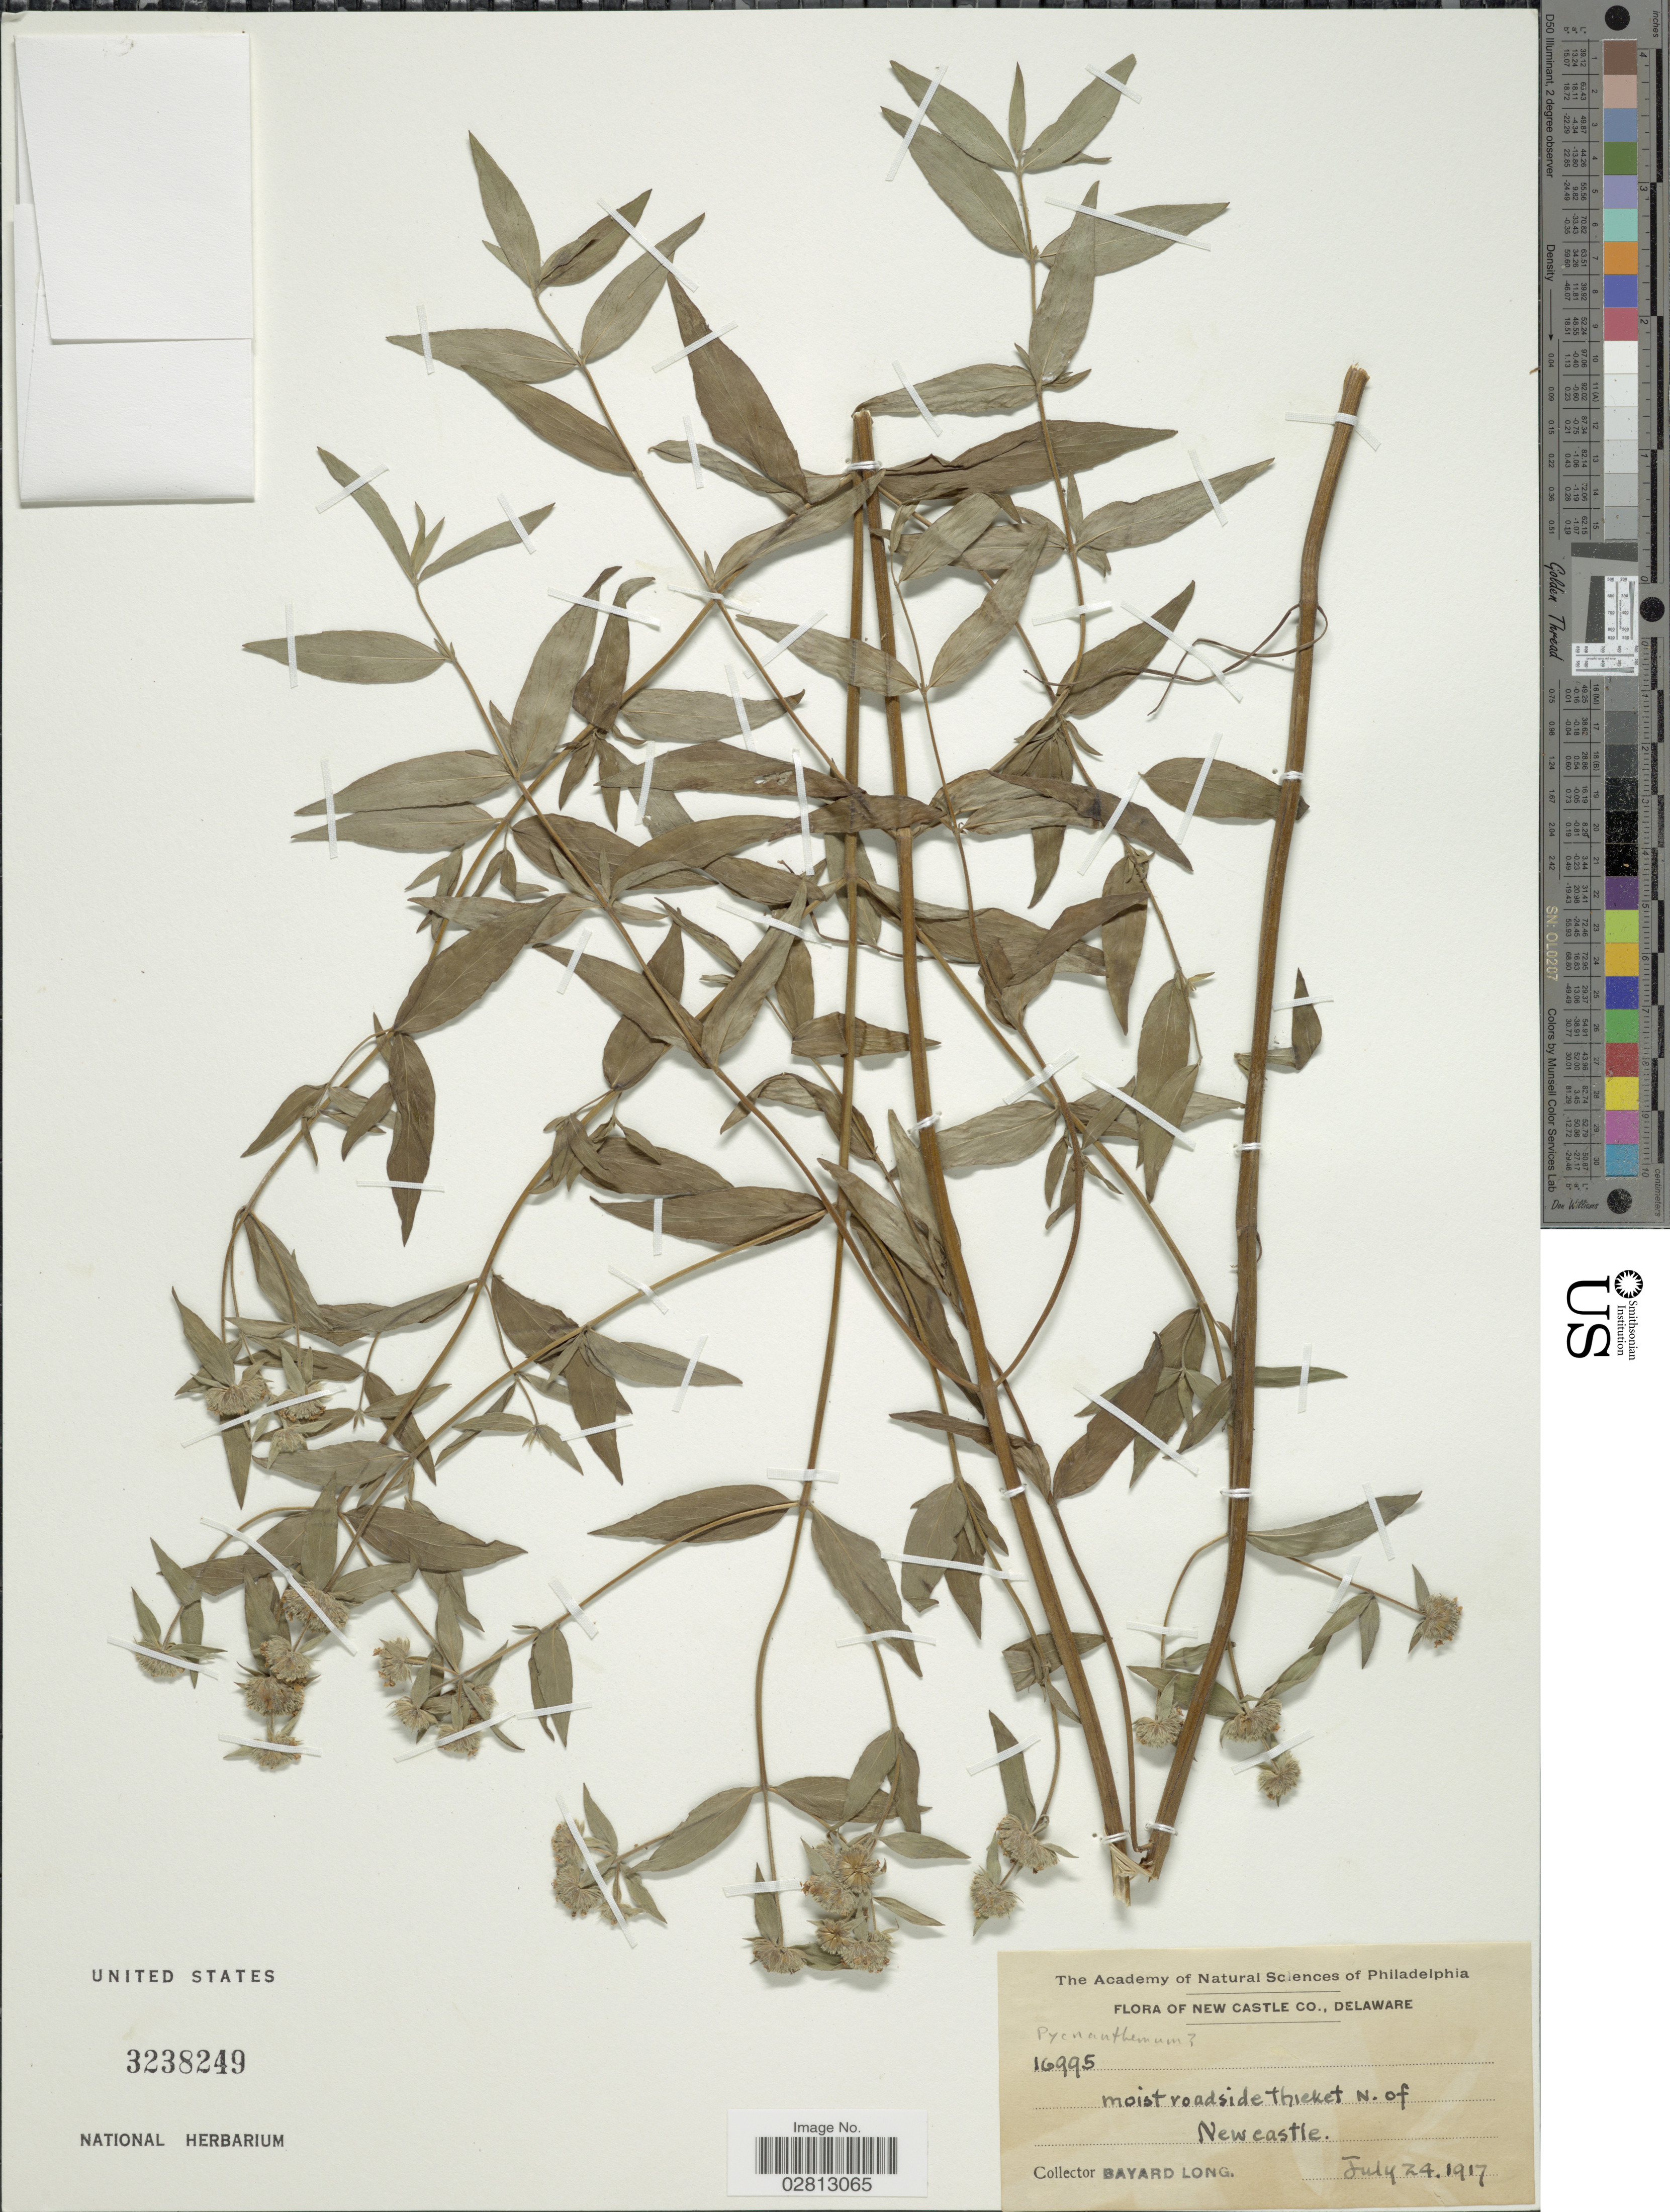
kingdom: Plantae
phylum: Tracheophyta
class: Magnoliopsida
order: Lamiales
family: Lamiaceae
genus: Pycnanthemum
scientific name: Pycnanthemum sp.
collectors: B. Long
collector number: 16995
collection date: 1917-07-24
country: United States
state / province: Delaware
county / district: New Castle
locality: New Castle Co., moist roadside thicket N. of Newcastle.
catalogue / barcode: US 3238249